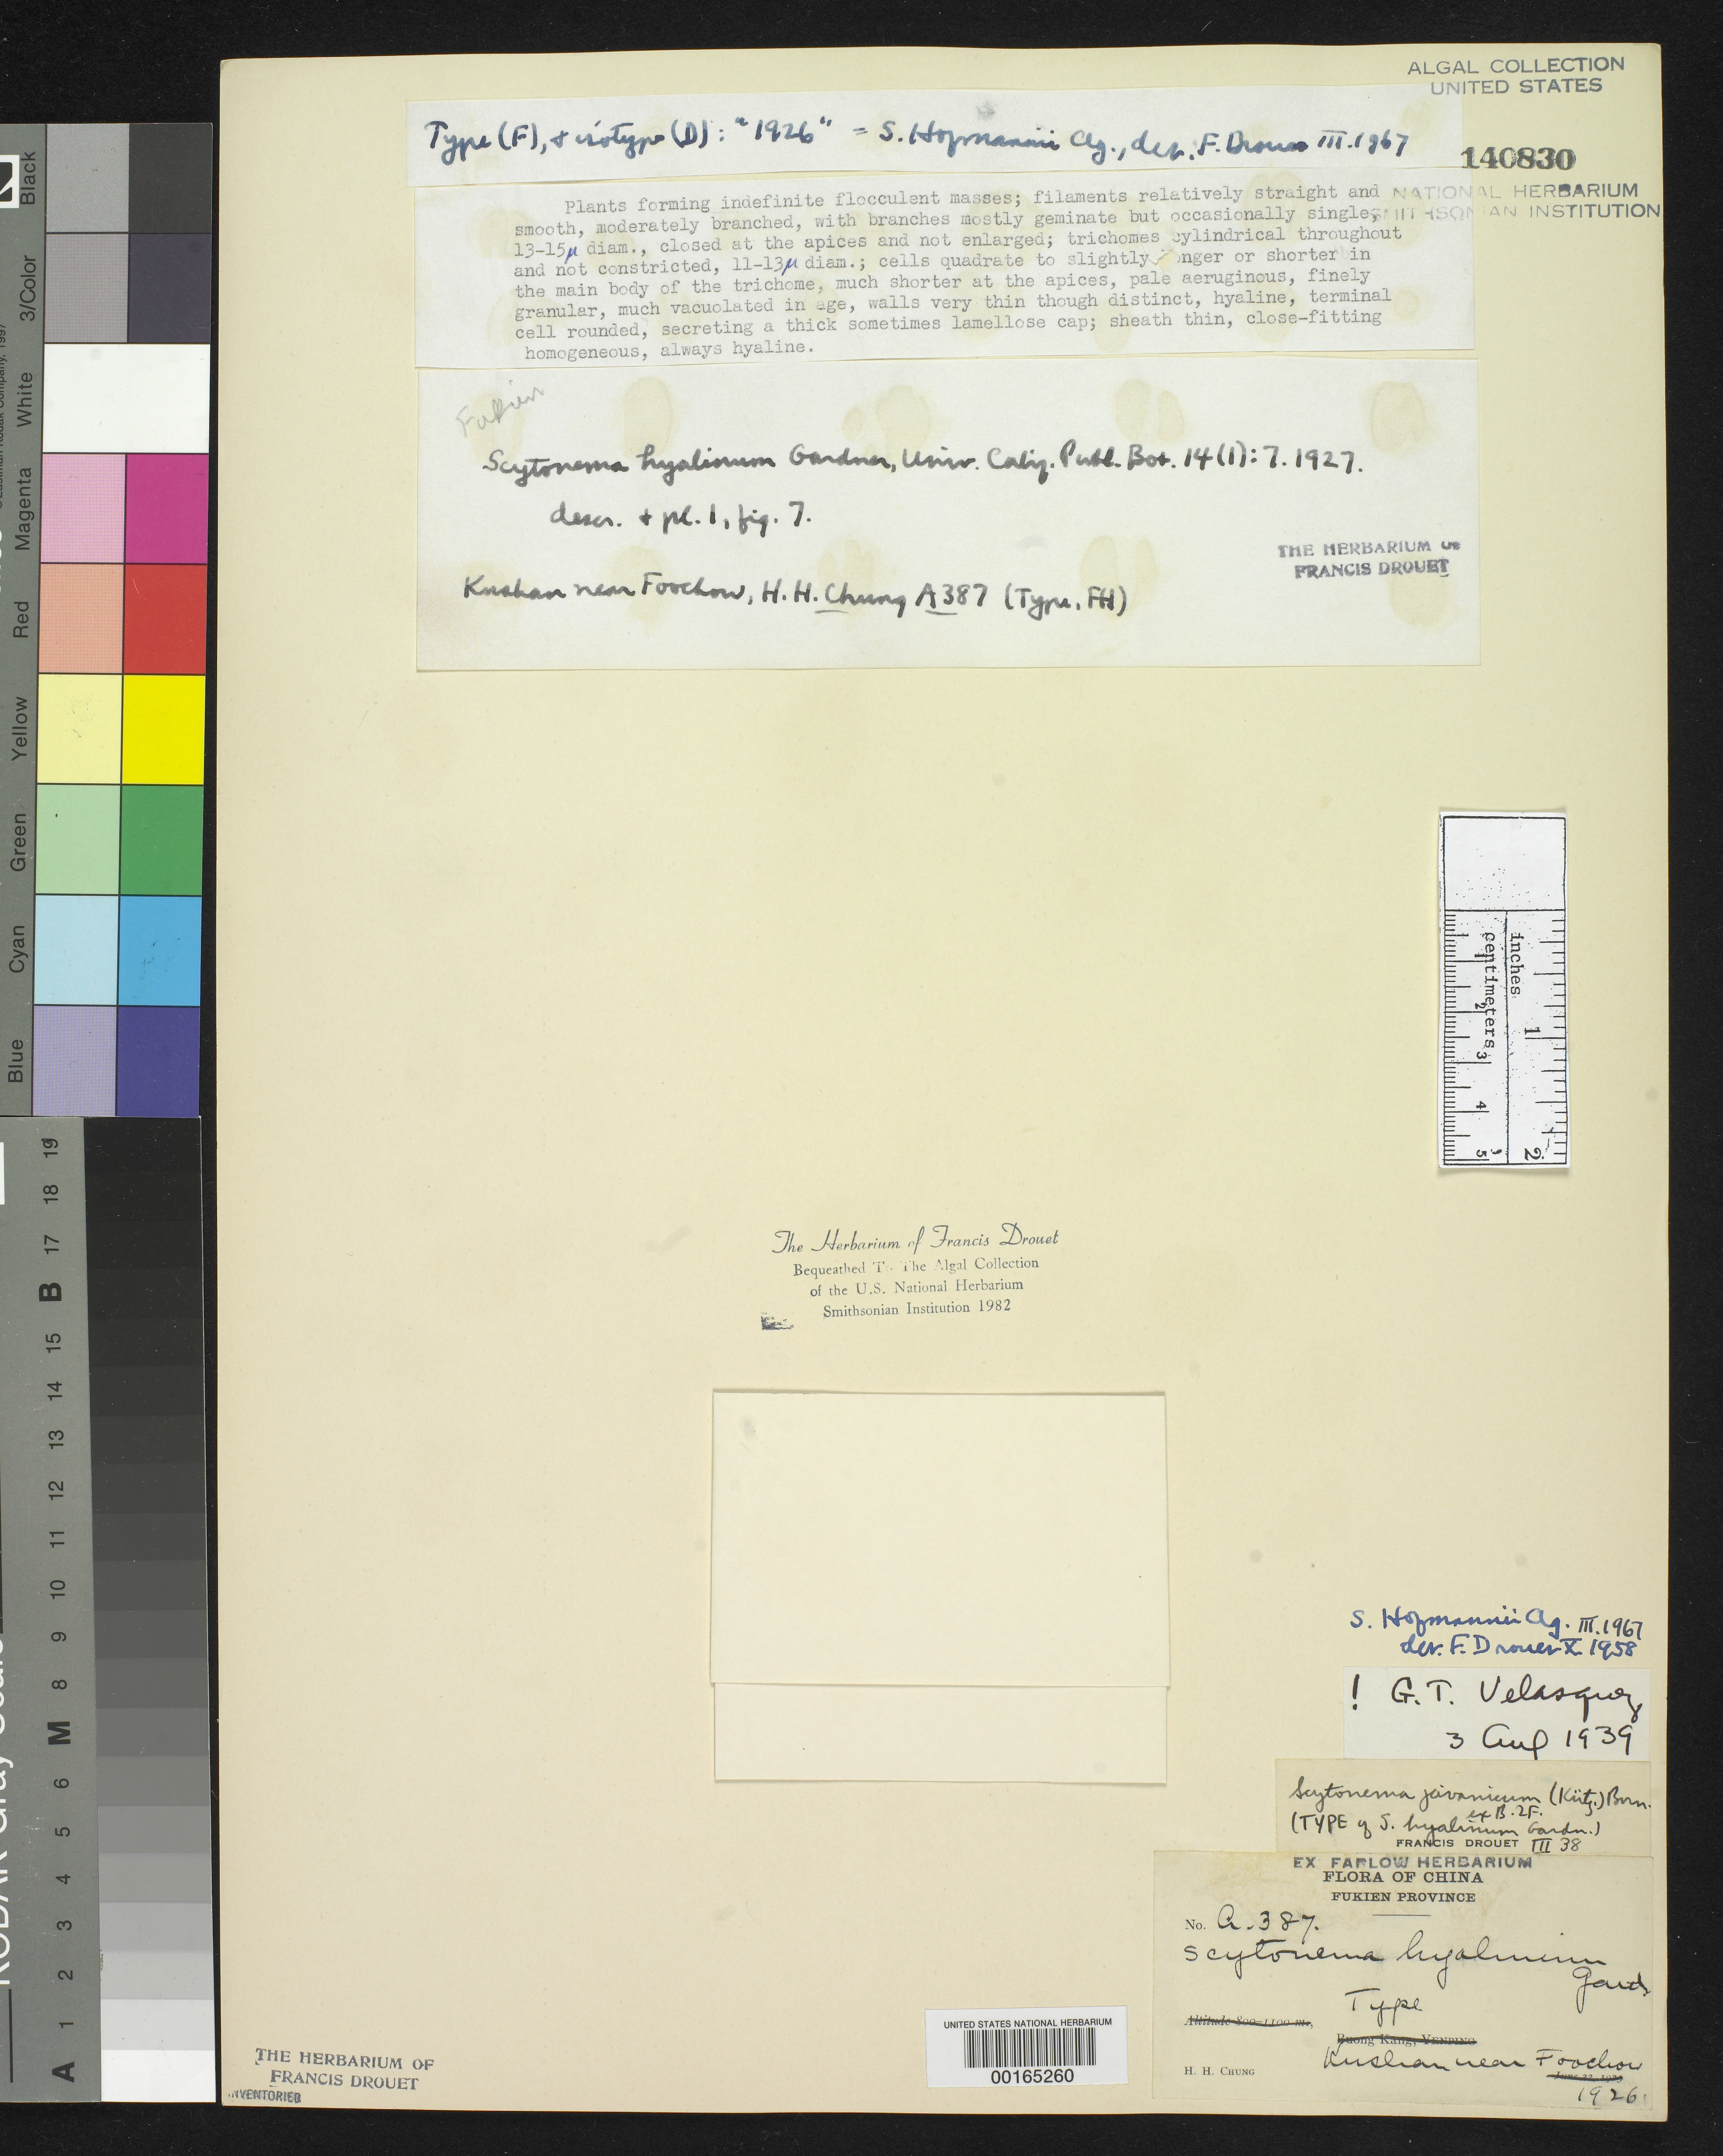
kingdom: Bacteria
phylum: Cyanobacteria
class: Cyanobacteriia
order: Cyanobacteriales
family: Scytonemataceae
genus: Scytonema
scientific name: Scytonema hyalinum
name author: N.L. Gardner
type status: Isotype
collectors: H. Chung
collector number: A.387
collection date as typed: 1926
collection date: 1926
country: China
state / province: Fujian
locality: Kushan, near Foochow.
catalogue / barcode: US 140830